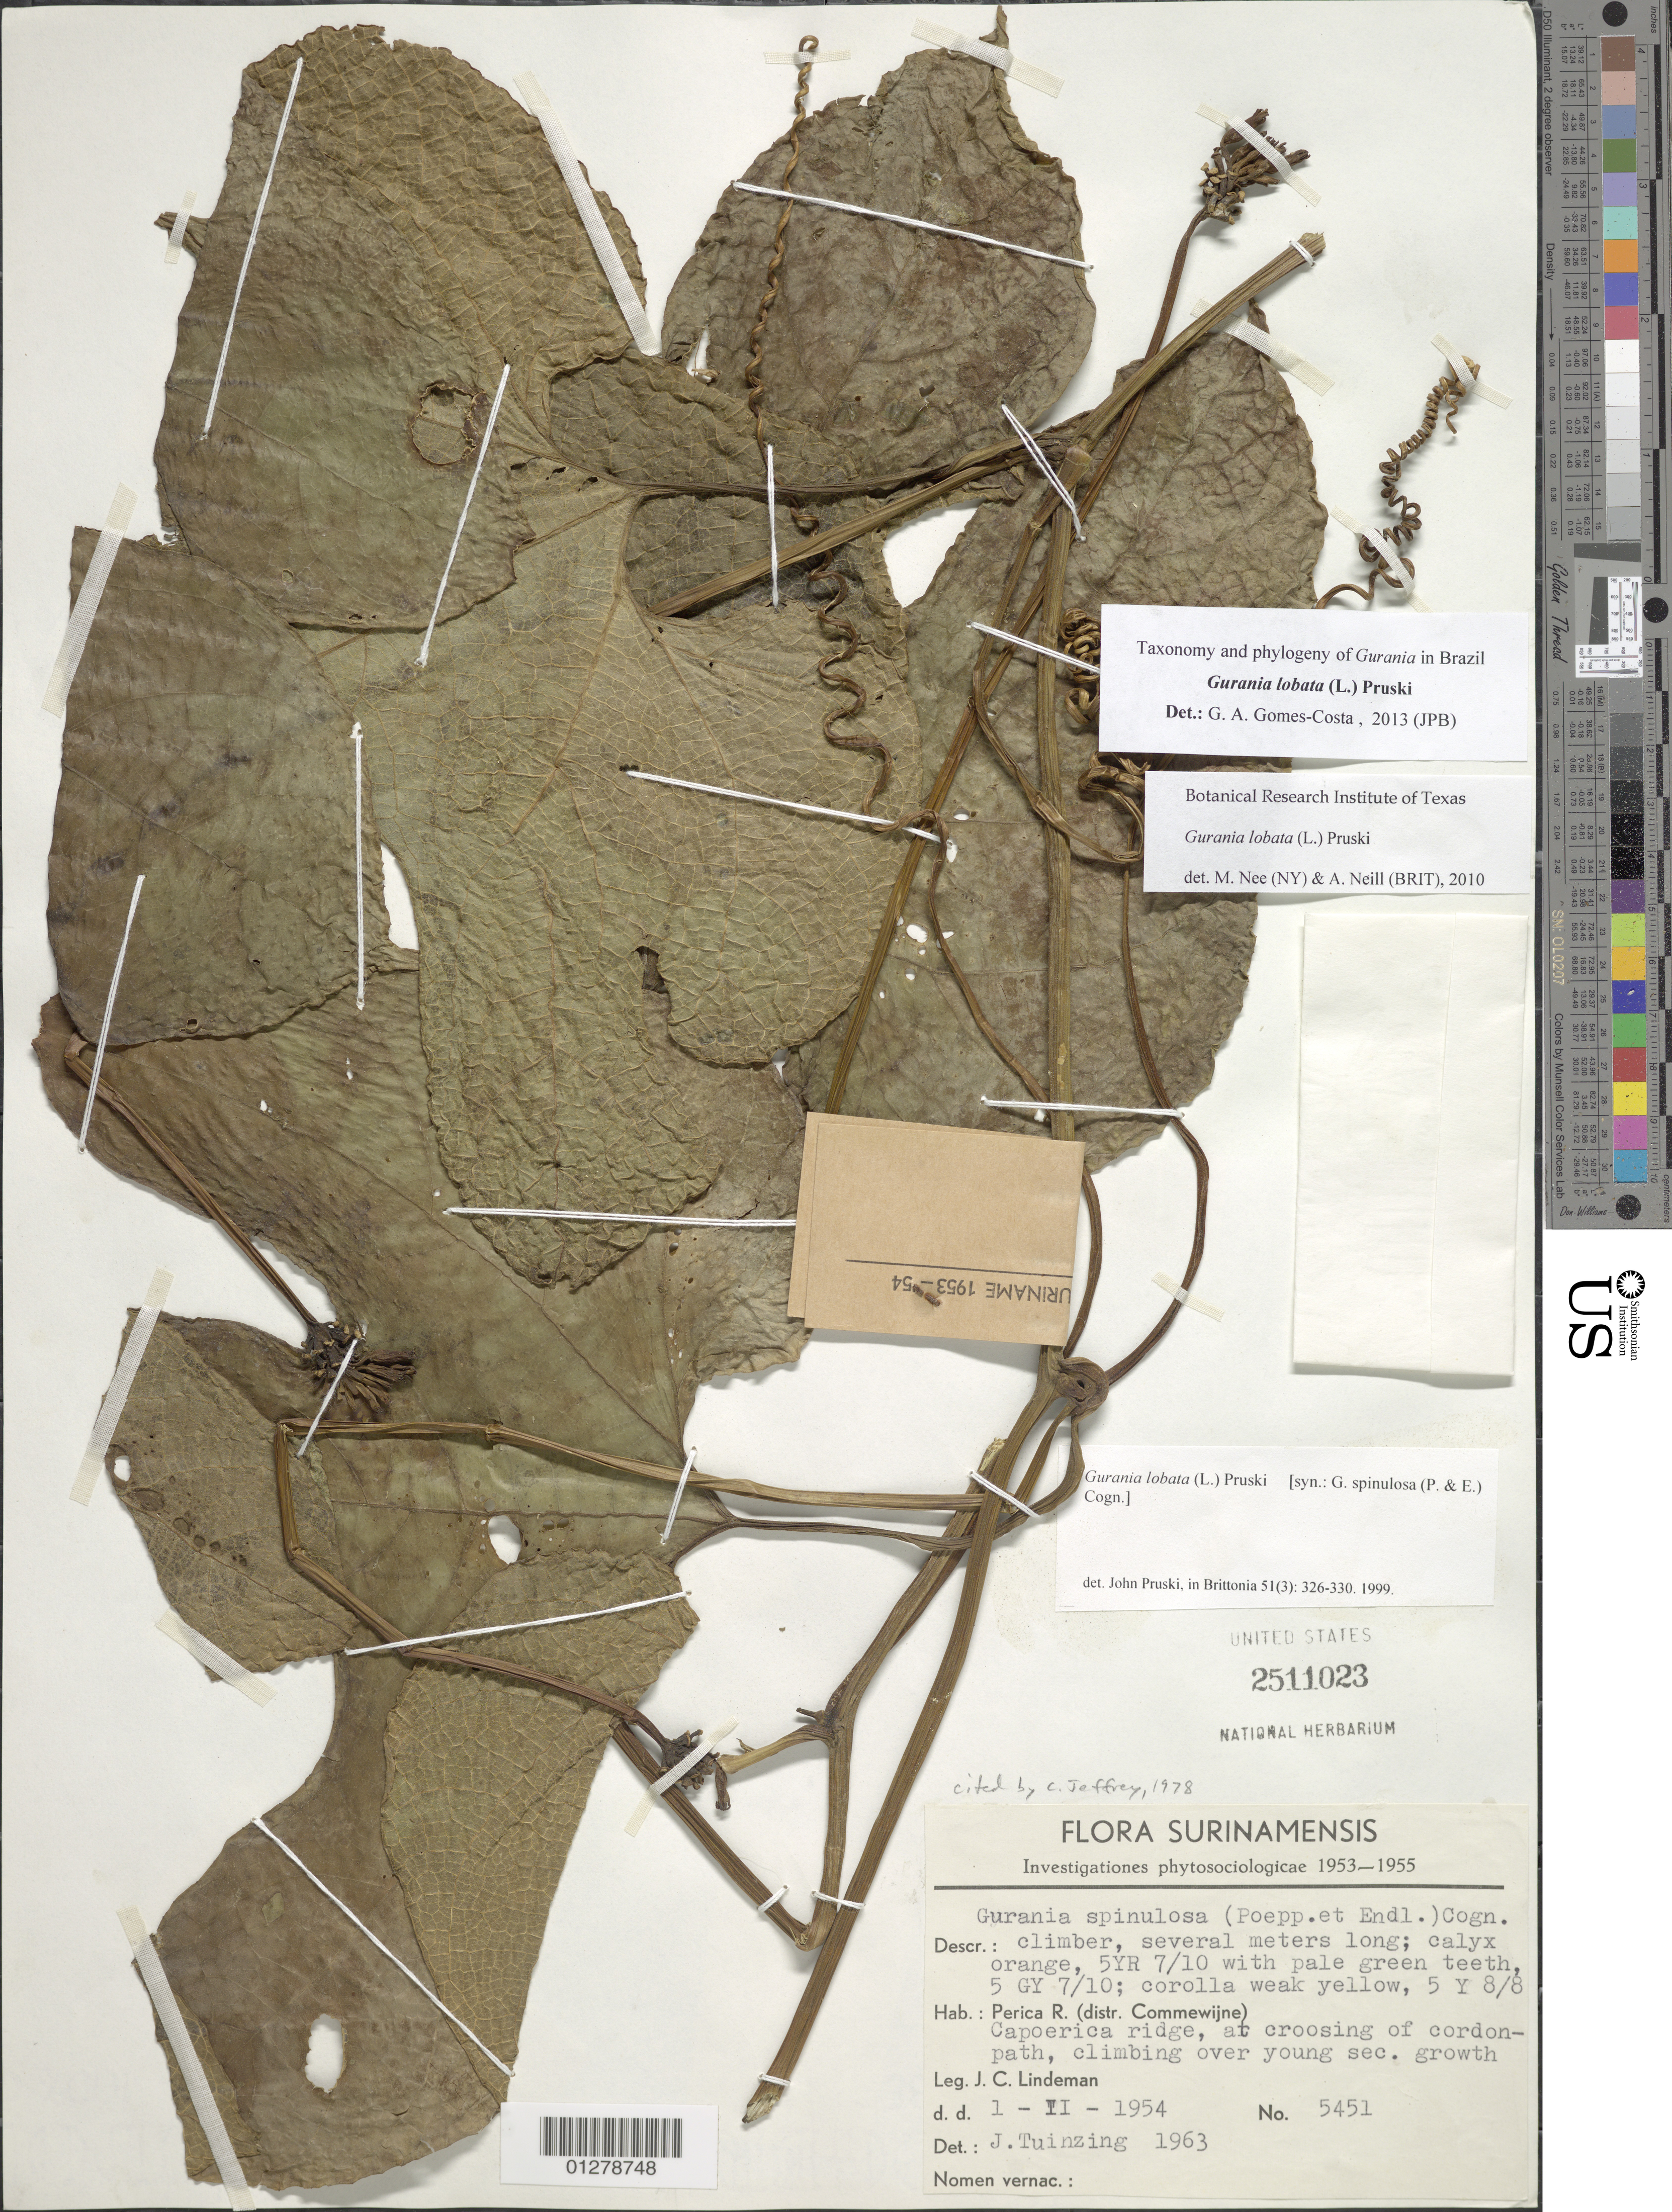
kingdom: Plantae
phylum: Tracheophyta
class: Magnoliopsida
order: Cucurbitales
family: Cucurbitaceae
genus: Gurania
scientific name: Gurania lobata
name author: (L.) Pruski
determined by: Gomes-Costa, G. A.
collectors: J. C. Lindeman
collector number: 5451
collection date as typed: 1-Feb-54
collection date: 1954-02-01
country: Suriname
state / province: Commewijne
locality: Perica R., Capoerica ridge, near km 3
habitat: climbing over young 2nd growth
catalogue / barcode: US 2511023